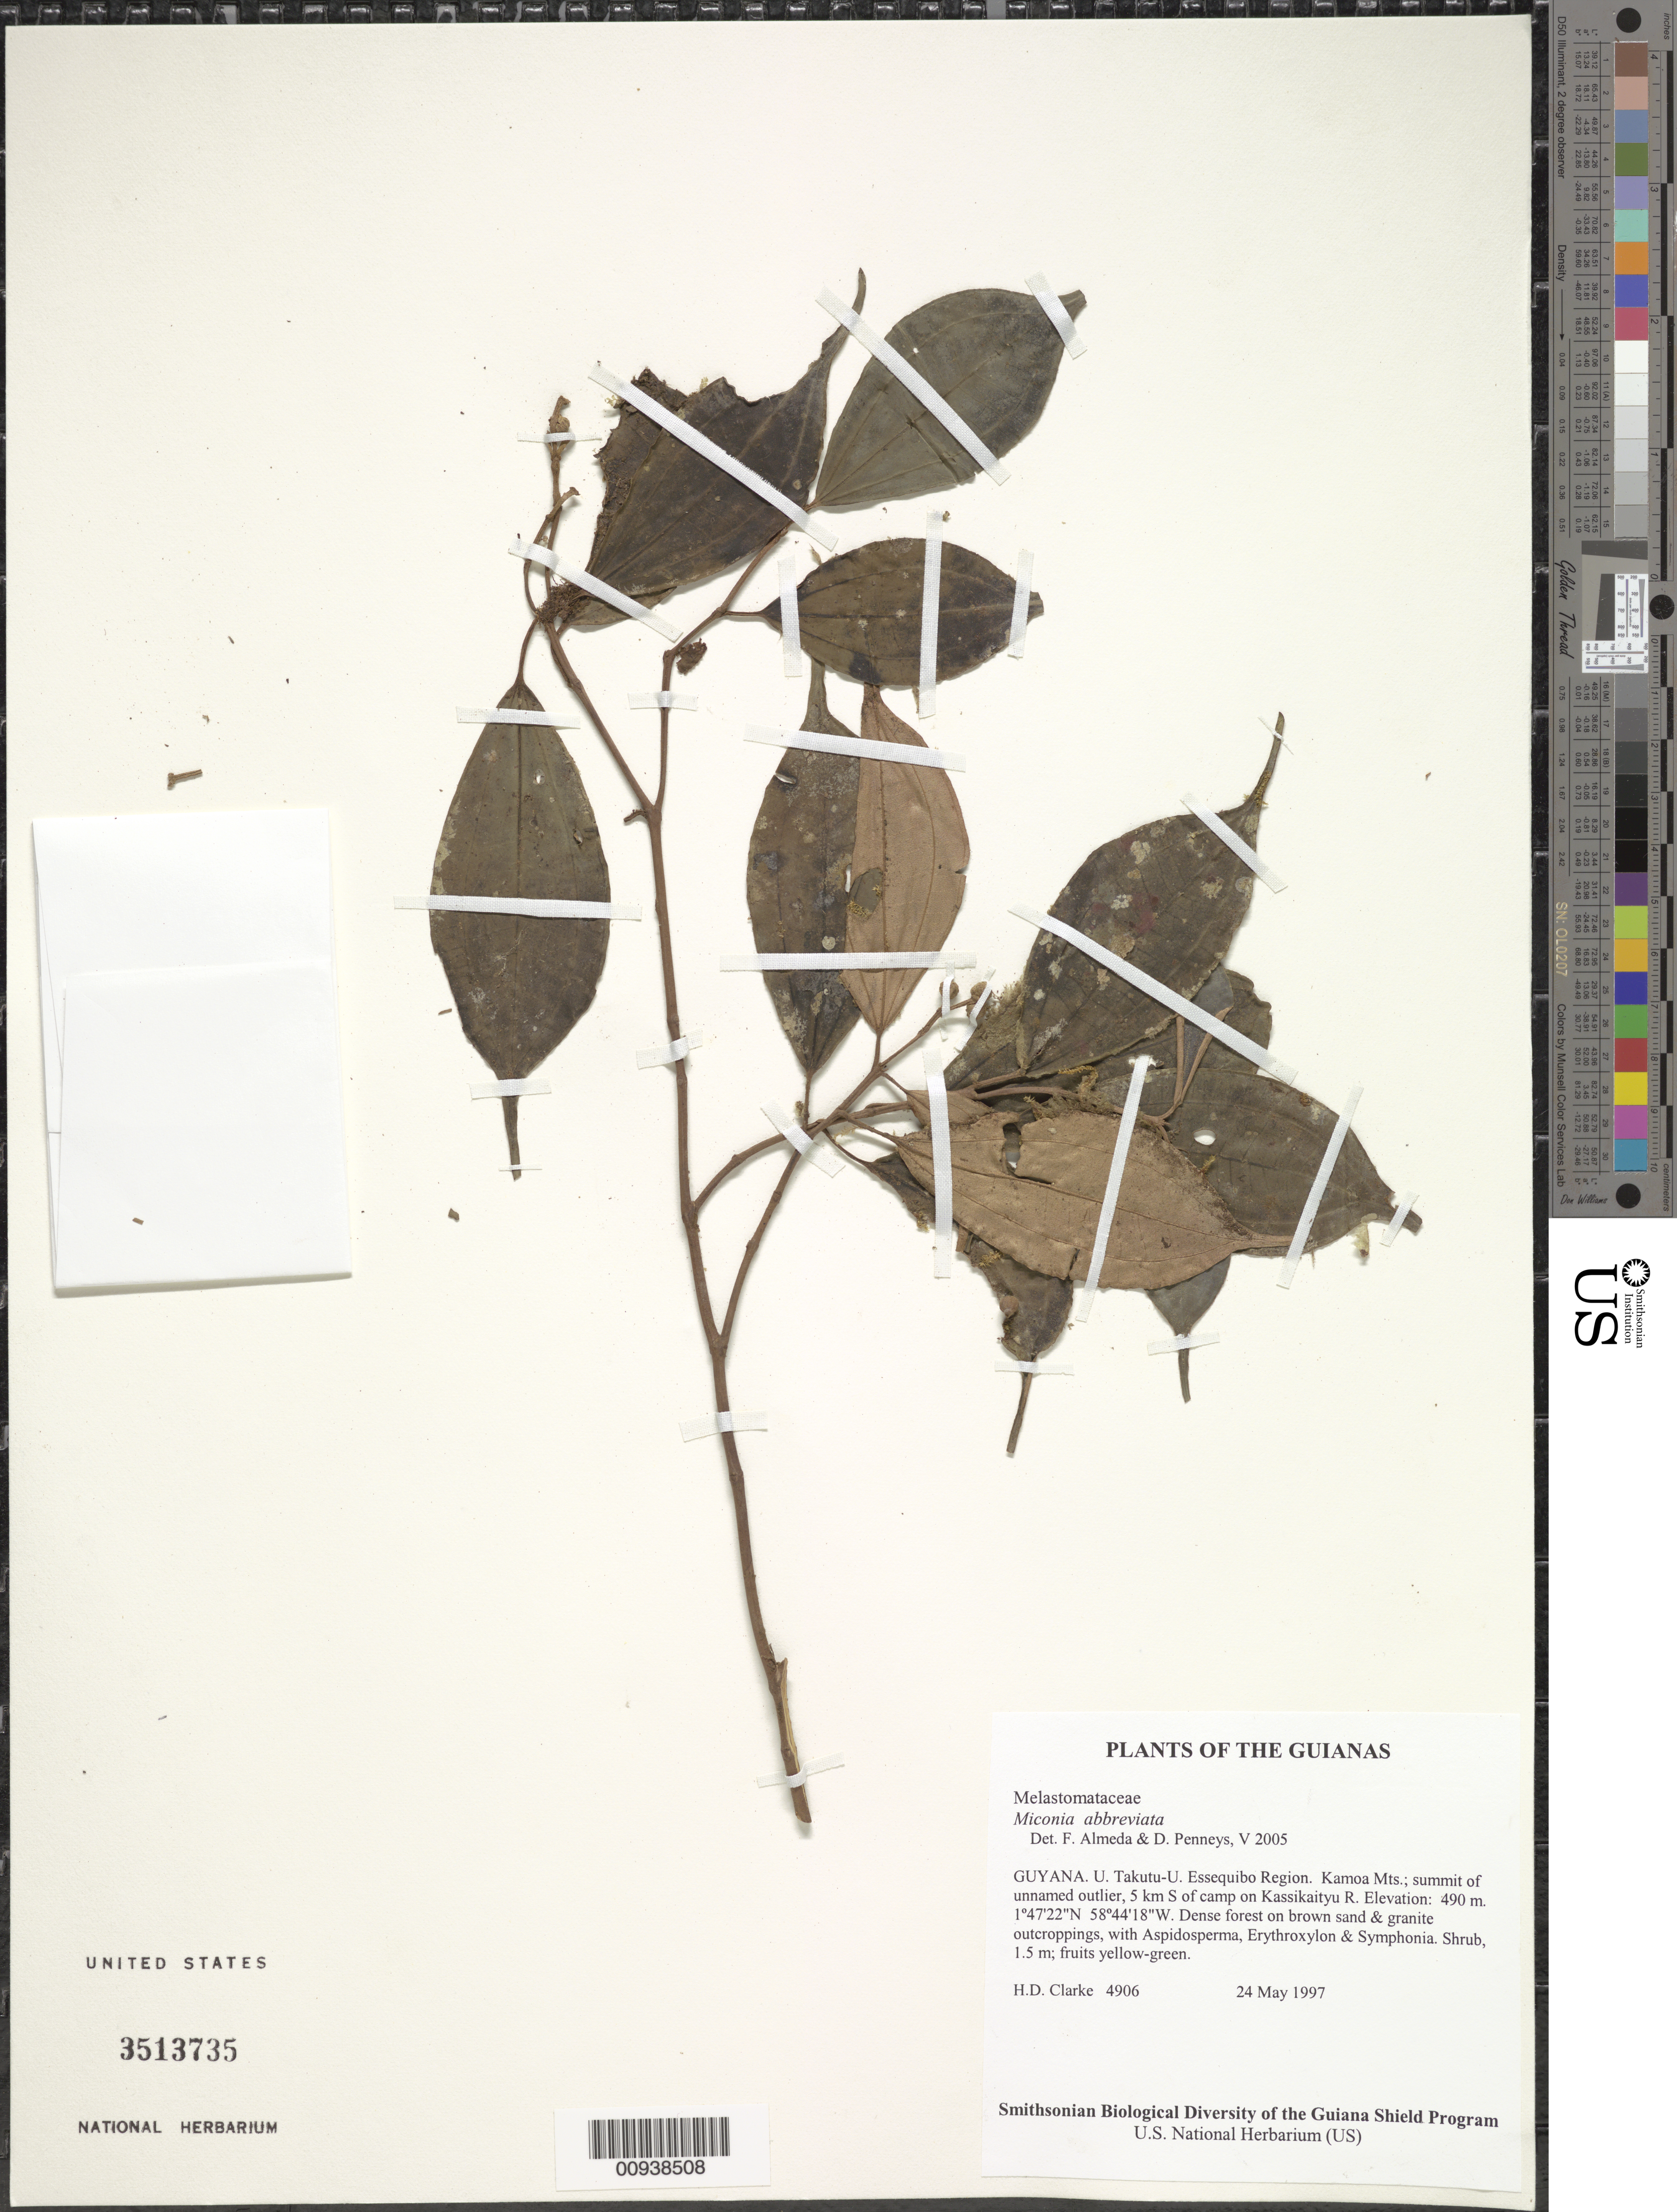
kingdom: Plantae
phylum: Tracheophyta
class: Magnoliopsida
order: Myrtales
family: Melastomataceae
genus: Miconia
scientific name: Miconia abbreviata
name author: Markgr.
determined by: Almeda, F.; Penneys, D. S.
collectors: H. D. Clarke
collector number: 4906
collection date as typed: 24 May 1997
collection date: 1997-05-24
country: Guyana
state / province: U. Takutu-U. Essequibo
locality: Kamoa Mts.; summit of unnamed outlier, 5 km S of camp on Kassikaityu R.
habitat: Dense forest on brown sand & granite outcroppings, with Aspidosperma, Erythroxylum & Symphonia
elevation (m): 490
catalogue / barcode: US 3513735